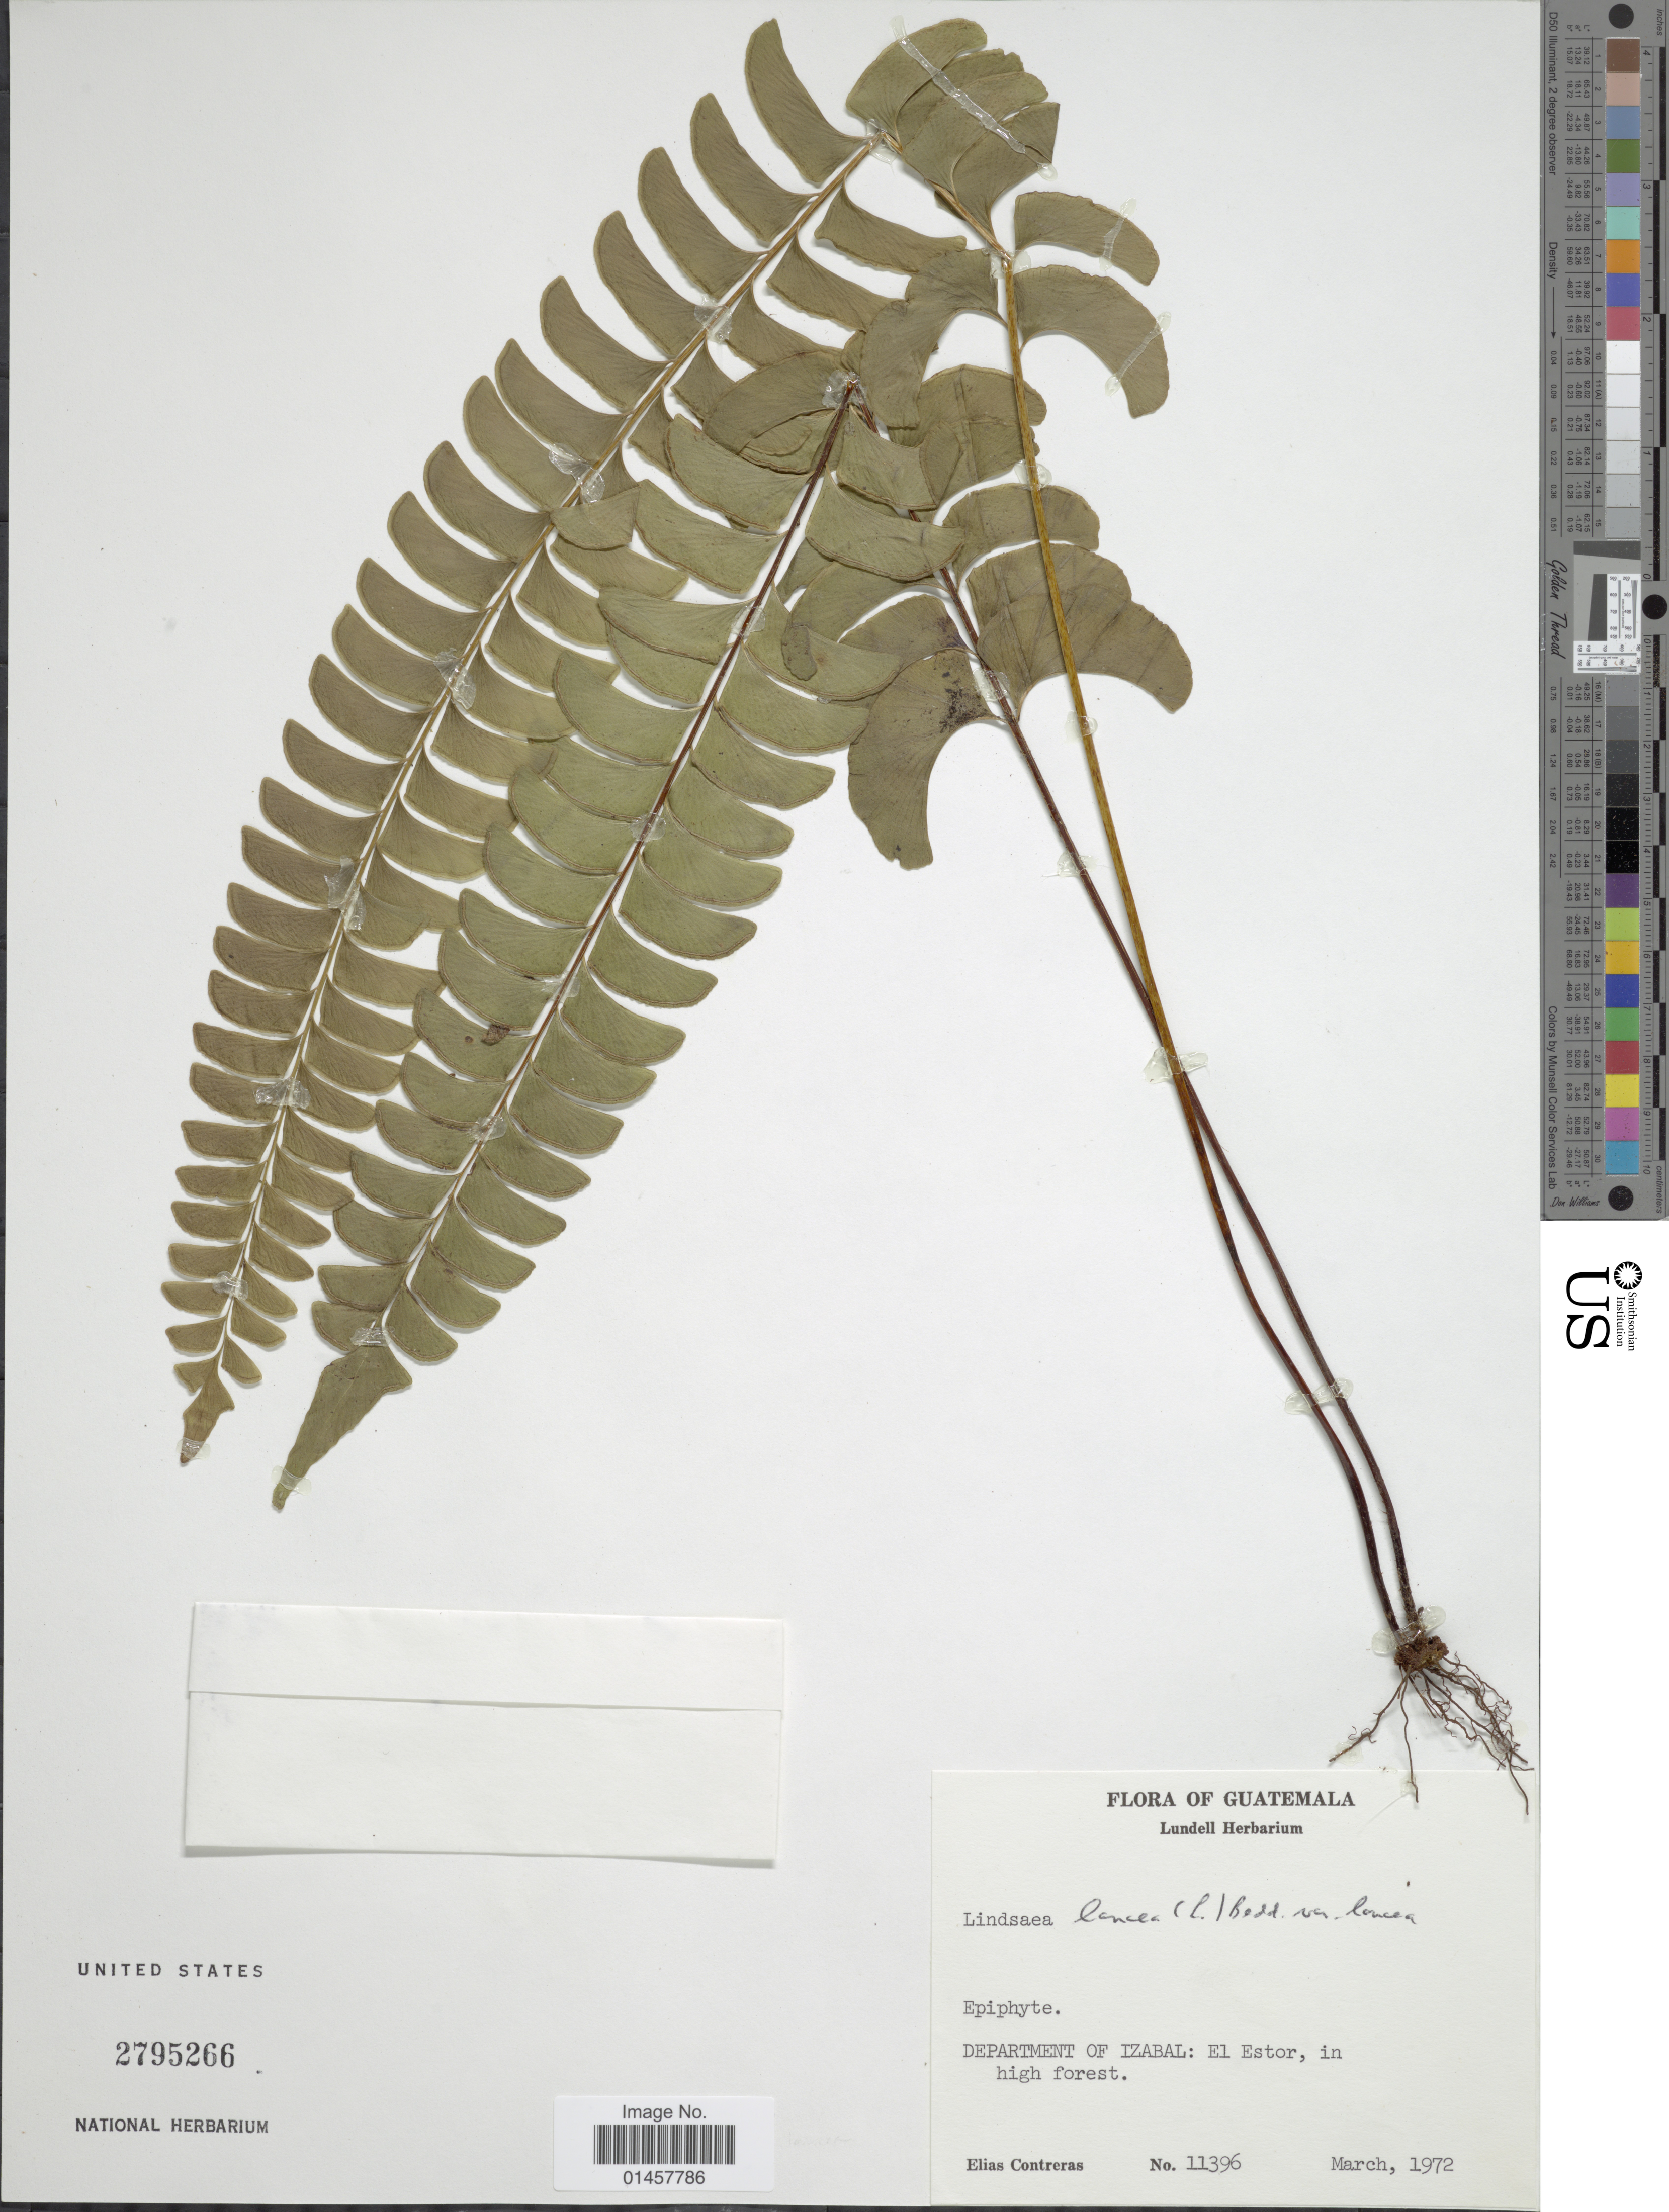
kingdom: Plantae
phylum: Tracheophyta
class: Polypodiopsida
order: Polypodiales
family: Lindsaeaceae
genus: Lindsaea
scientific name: Lindsaea lancea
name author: (L.) Bedd.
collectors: E. Contreras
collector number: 11396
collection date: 1972-03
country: Guatemala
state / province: Izabal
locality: Department of Izabal: El Estor, in high forest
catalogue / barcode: US 2795266